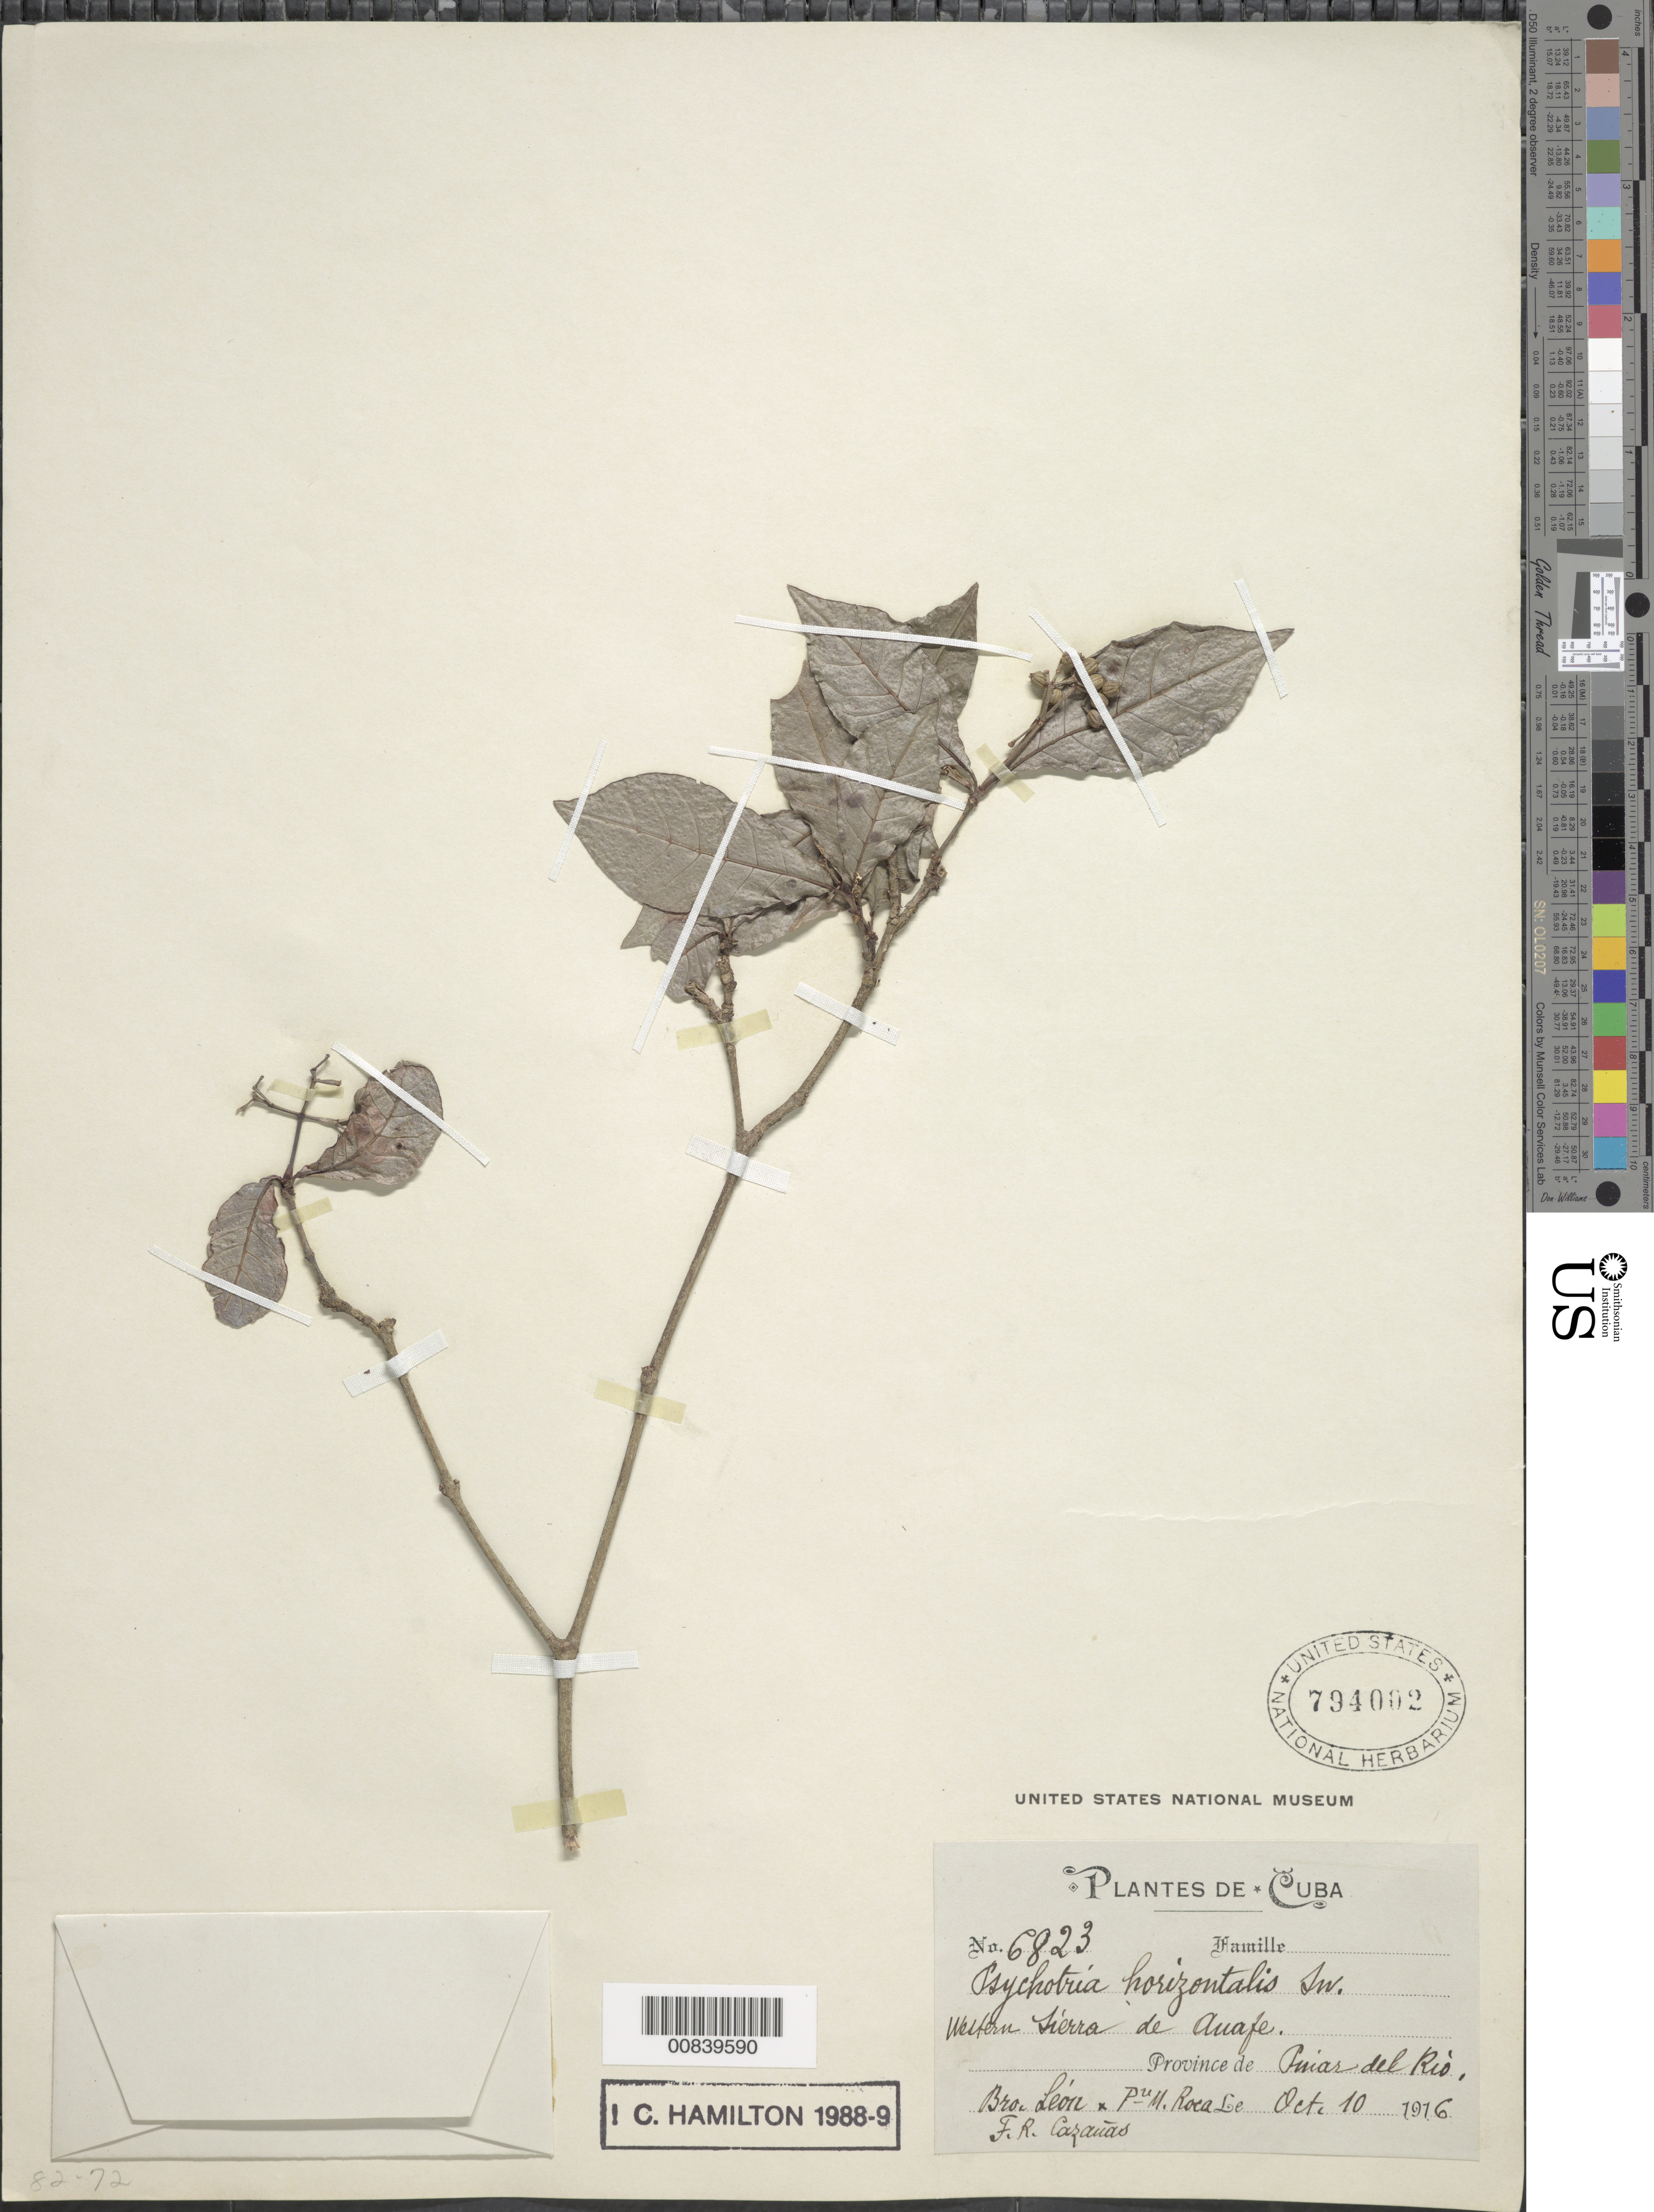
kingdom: Plantae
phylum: Tracheophyta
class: Magnoliopsida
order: Gentianales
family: Rubiaceae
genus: Psychotria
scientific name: Psychotria horizontalis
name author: Sw.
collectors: Bro. León, M. Roca & F. Cazauas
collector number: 6823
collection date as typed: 10 Oct 1916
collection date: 1916-10-10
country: Cuba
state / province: Pinar del Río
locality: Western Sierra de Auafe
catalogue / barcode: US 794002